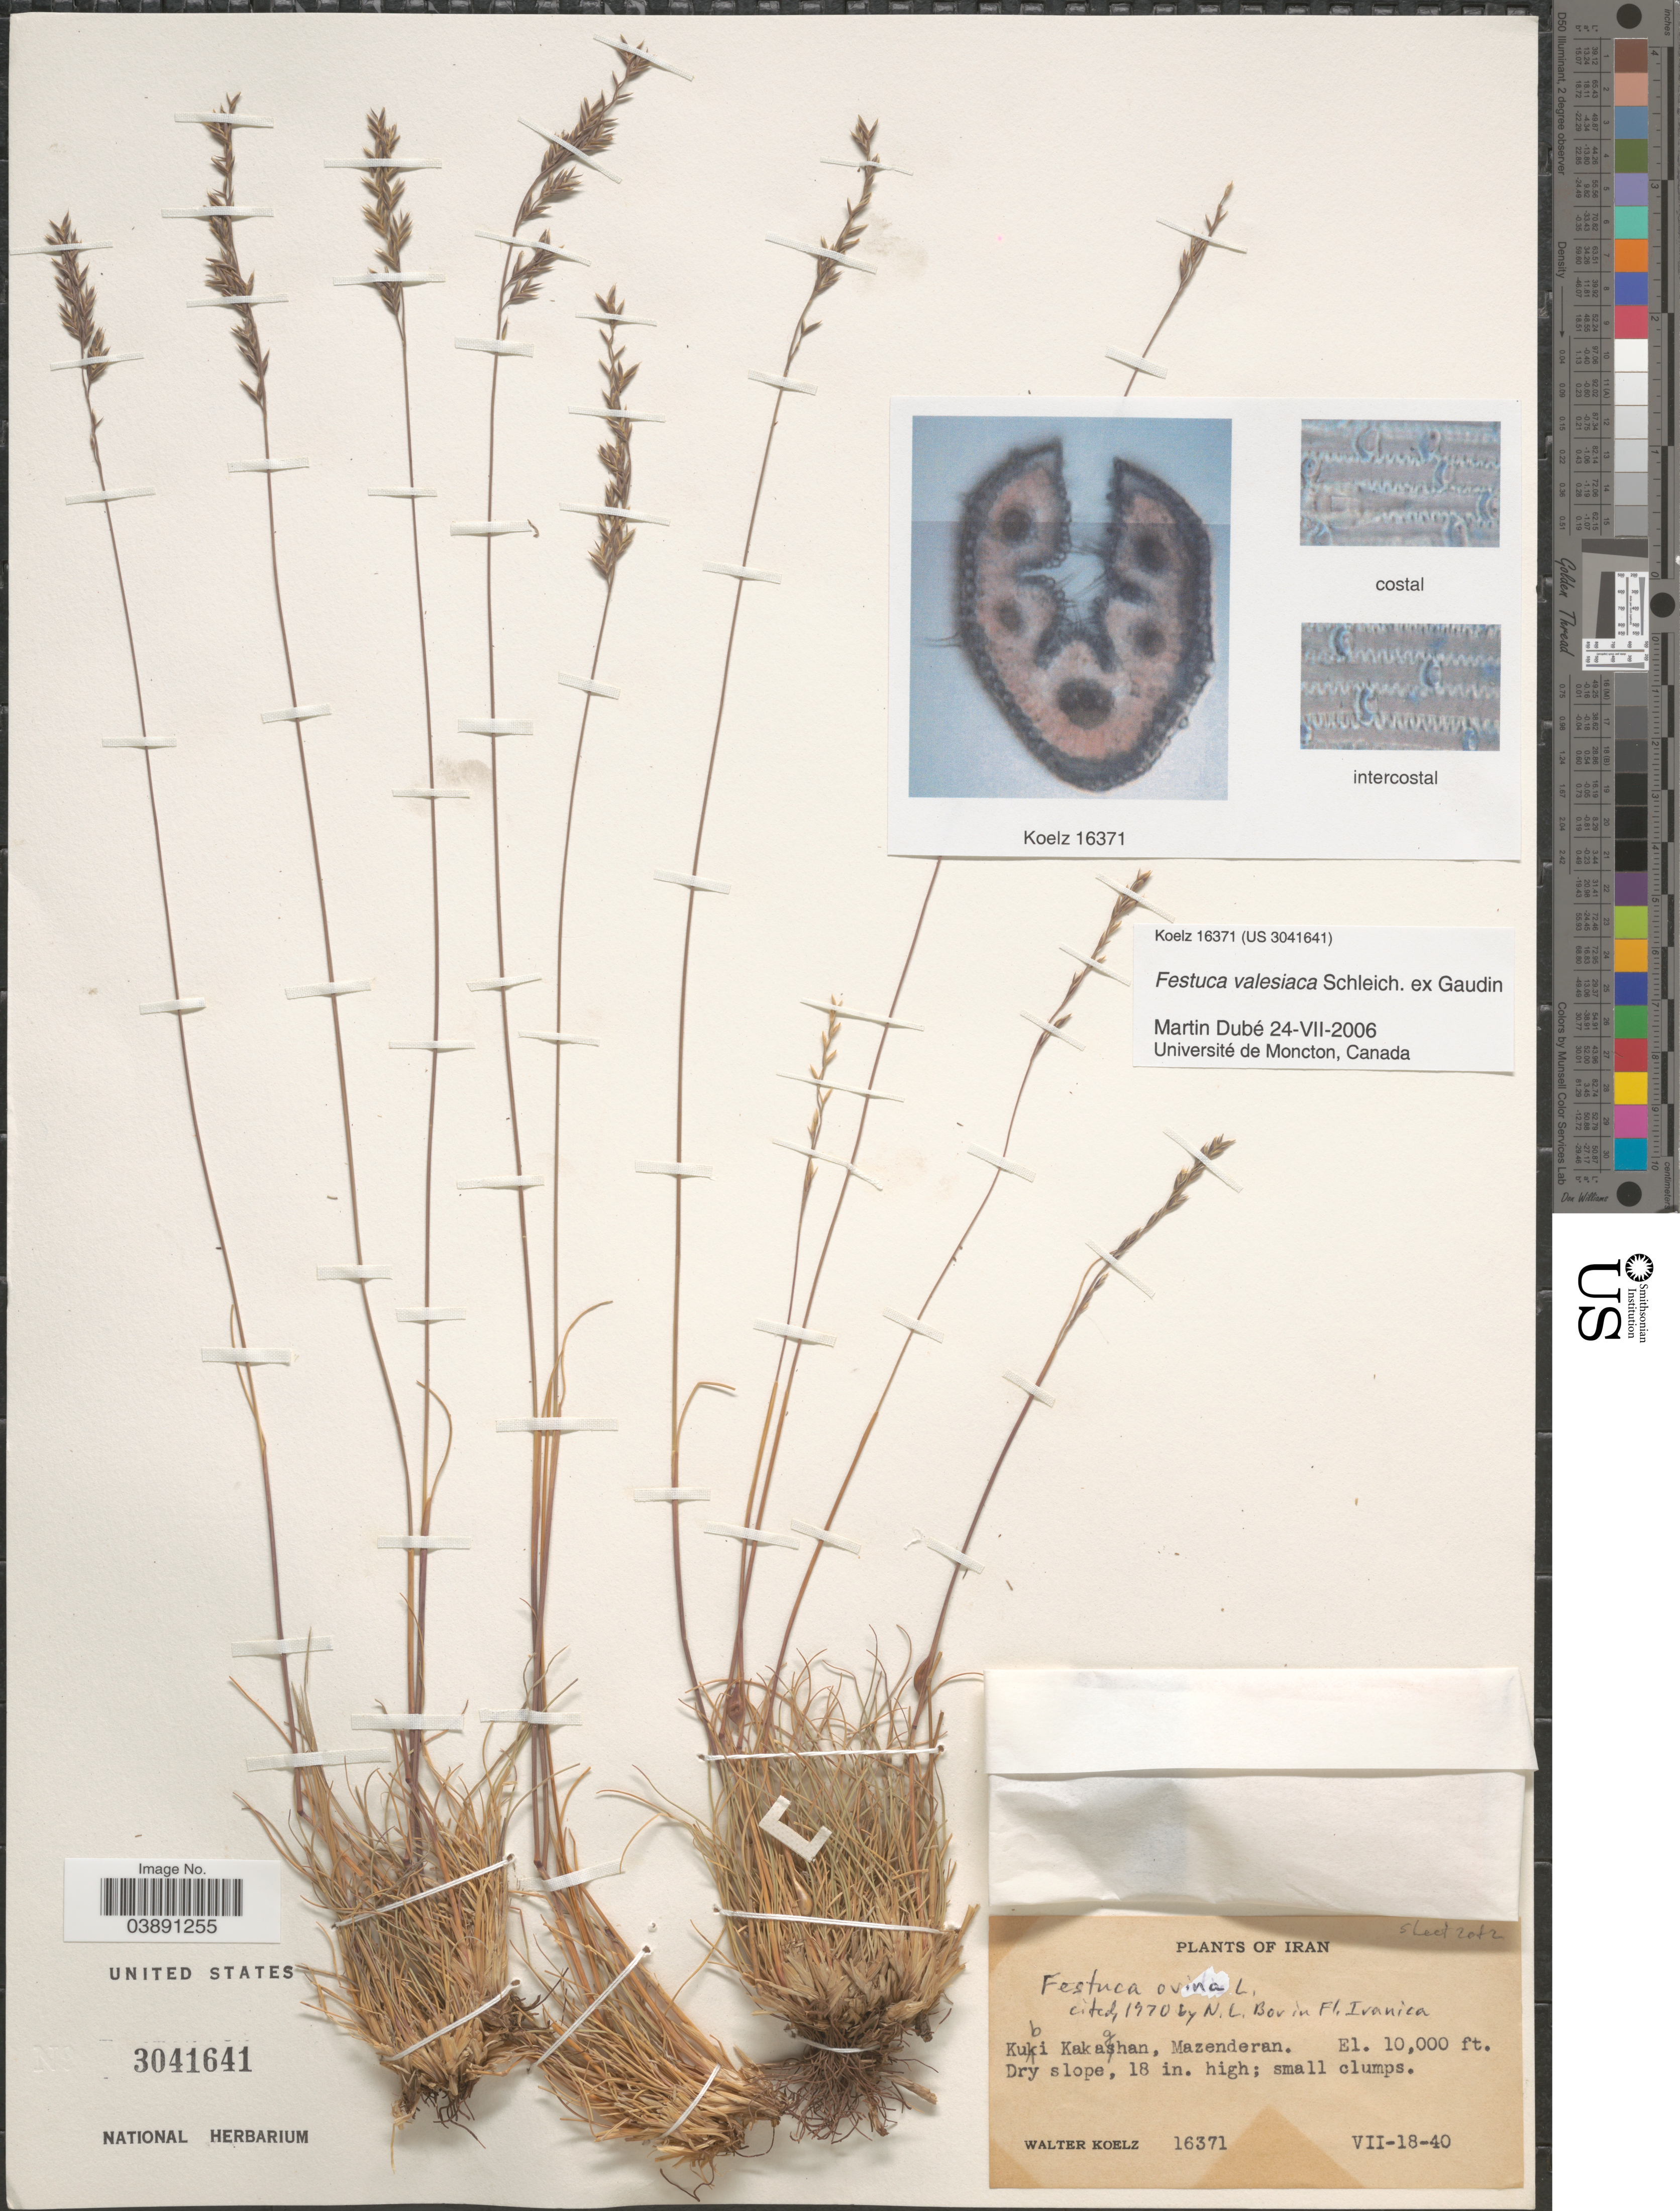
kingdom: Plantae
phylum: Tracheophyta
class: Liliopsida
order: Poales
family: Poaceae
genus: Festuca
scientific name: Festuca valesiaca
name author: Schleich. ex Gaudin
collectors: W. N. Koelz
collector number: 16371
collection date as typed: Transcribed d/m/y: 18/7/40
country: Iran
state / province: Mazandaran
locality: Kubi Kakaghan, Mazenderan.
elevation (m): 3048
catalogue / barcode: US 3041641